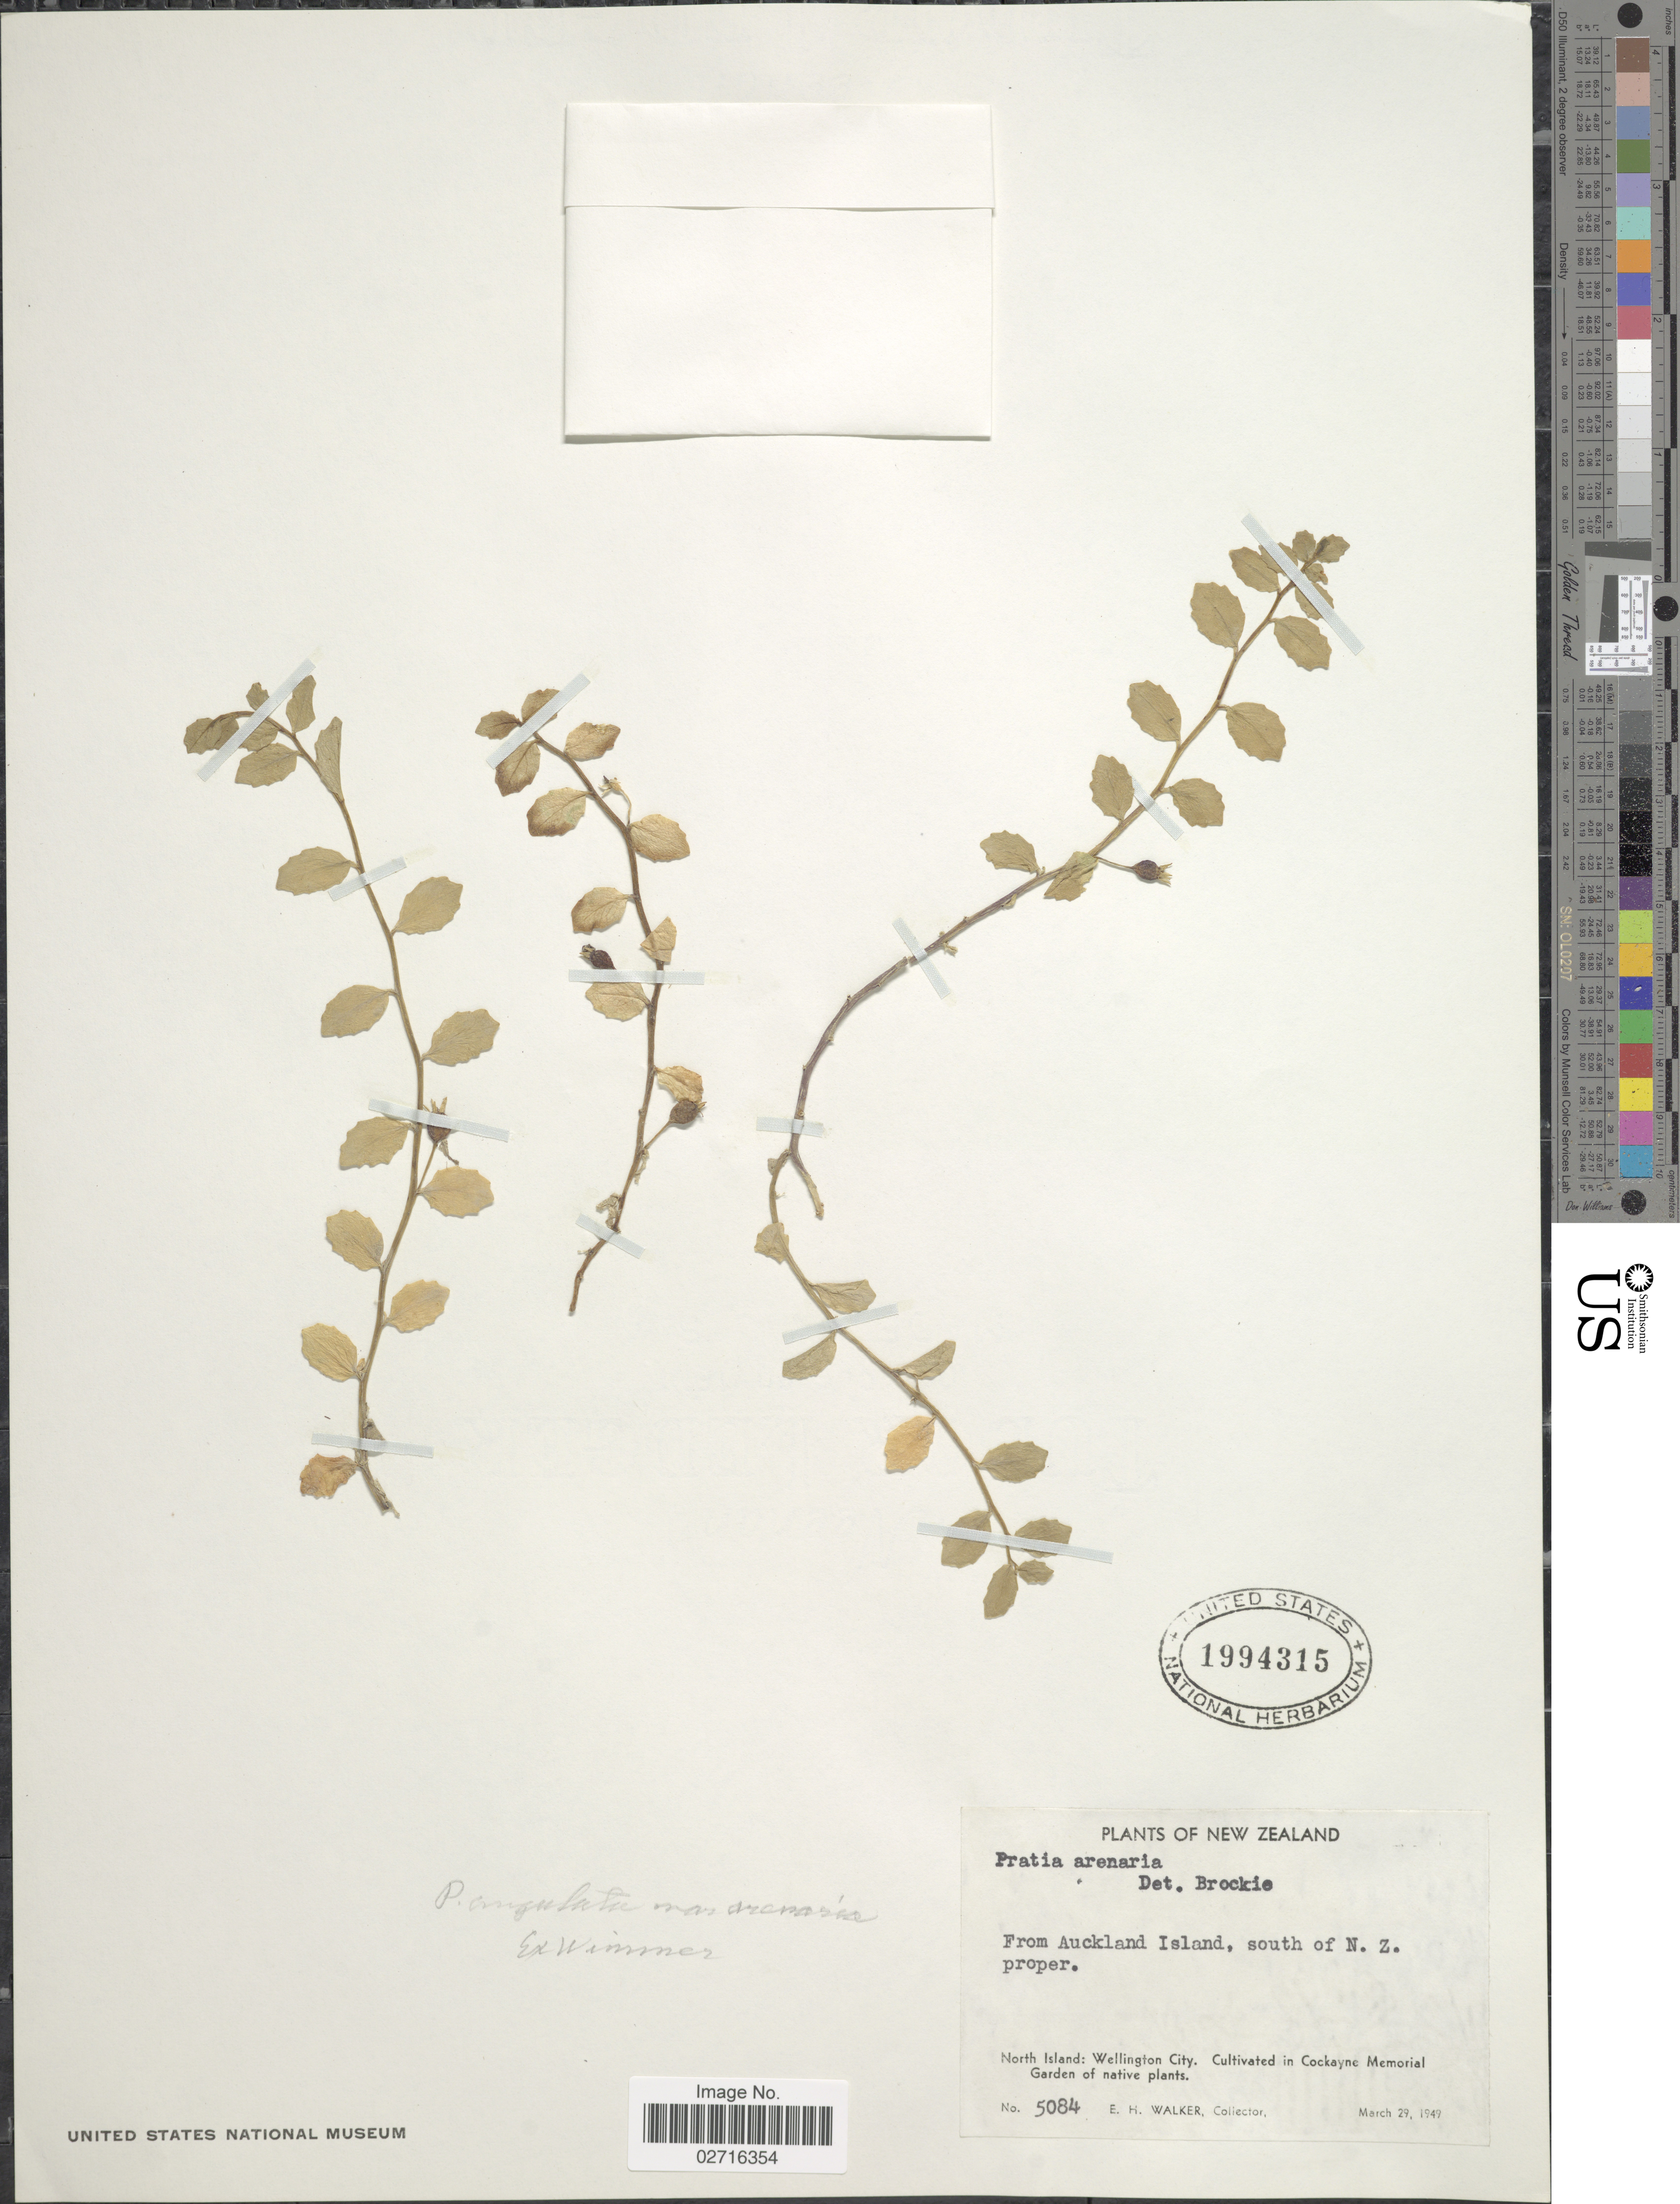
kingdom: Plantae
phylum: Tracheophyta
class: Magnoliopsida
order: Asterales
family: Campanulaceae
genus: Pratia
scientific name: Pratia angulata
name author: (G. Forst.) Hook. f.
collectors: E. H. Walker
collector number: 5084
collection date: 1949-03-29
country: New Zealand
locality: From Auckland Island, south Island, south of N.Z. proper, North Island: Wellington City. Cultivated in Cockayne Memorial Garden of native plants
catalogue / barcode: US 1994315